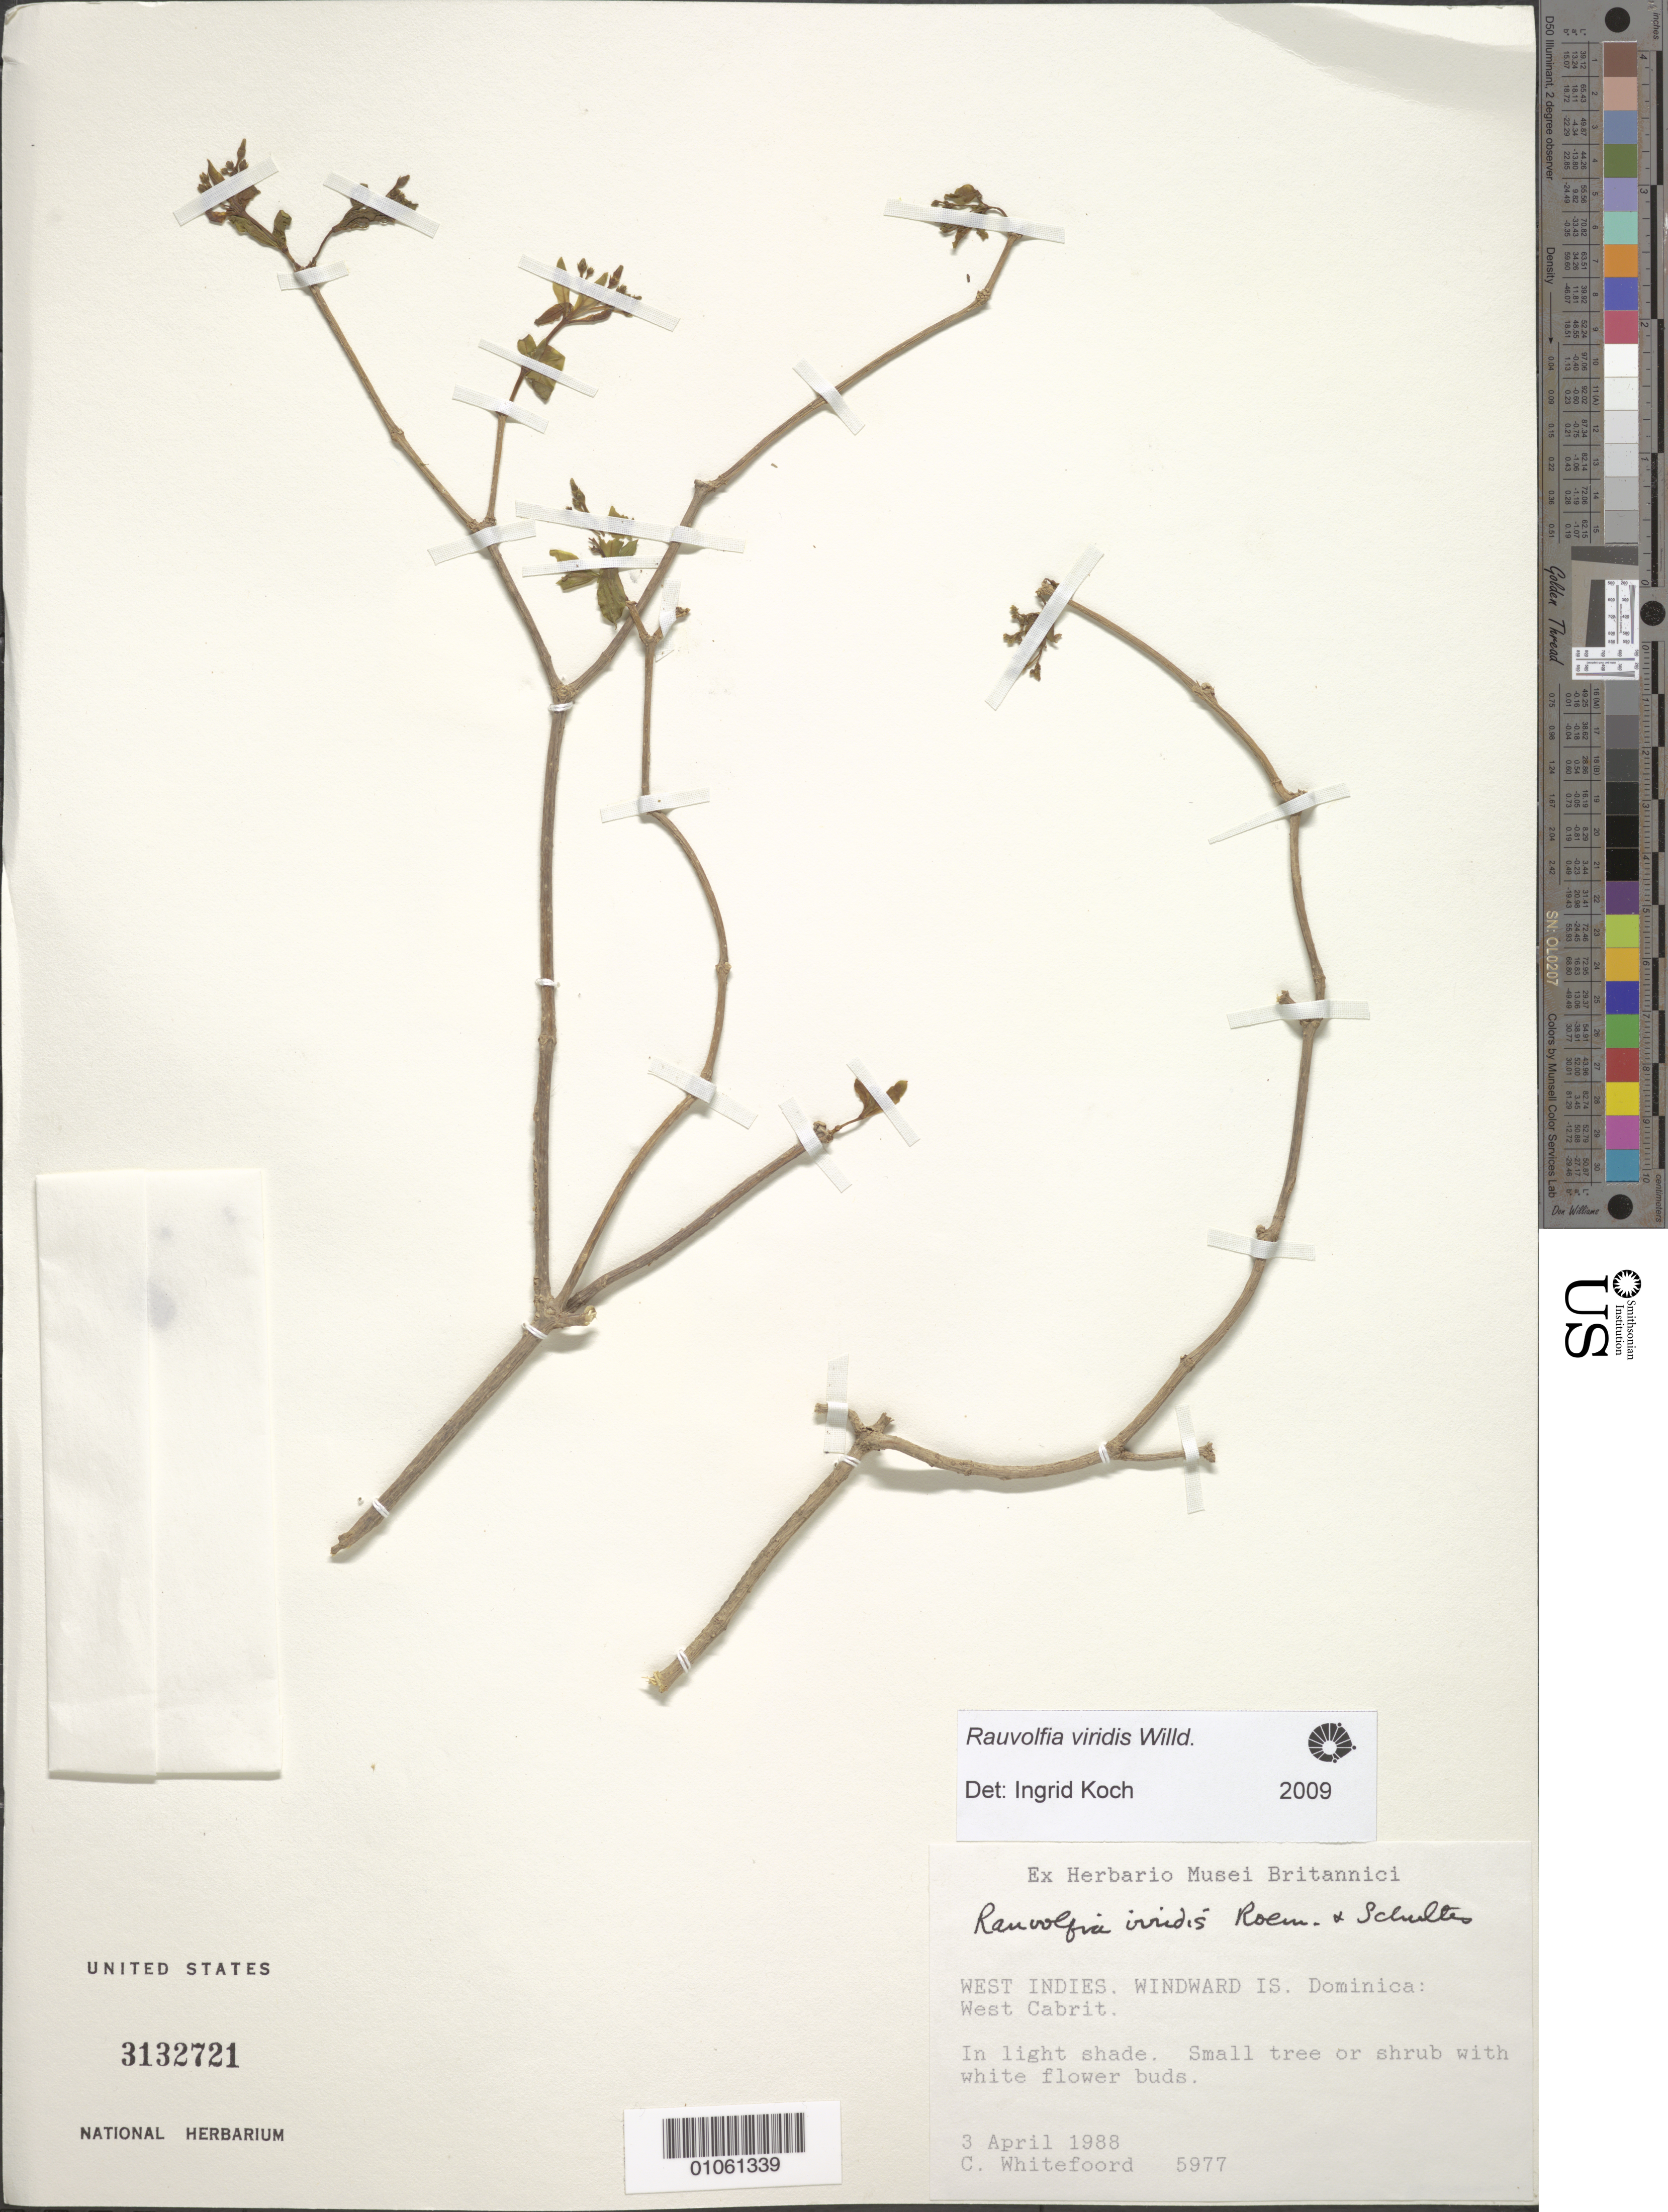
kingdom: Plantae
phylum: Tracheophyta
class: Magnoliopsida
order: Gentianales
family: Apocynaceae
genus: Rauvolfia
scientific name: Rauvolfia viridis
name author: Willd. ex Roem. & Schult.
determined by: Koch, I.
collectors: C. Whitefoord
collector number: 5977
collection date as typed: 03 Apr 1988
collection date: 1988-04-03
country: Dominica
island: Dominica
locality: West Cabrit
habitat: In light shade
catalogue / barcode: US 3132721